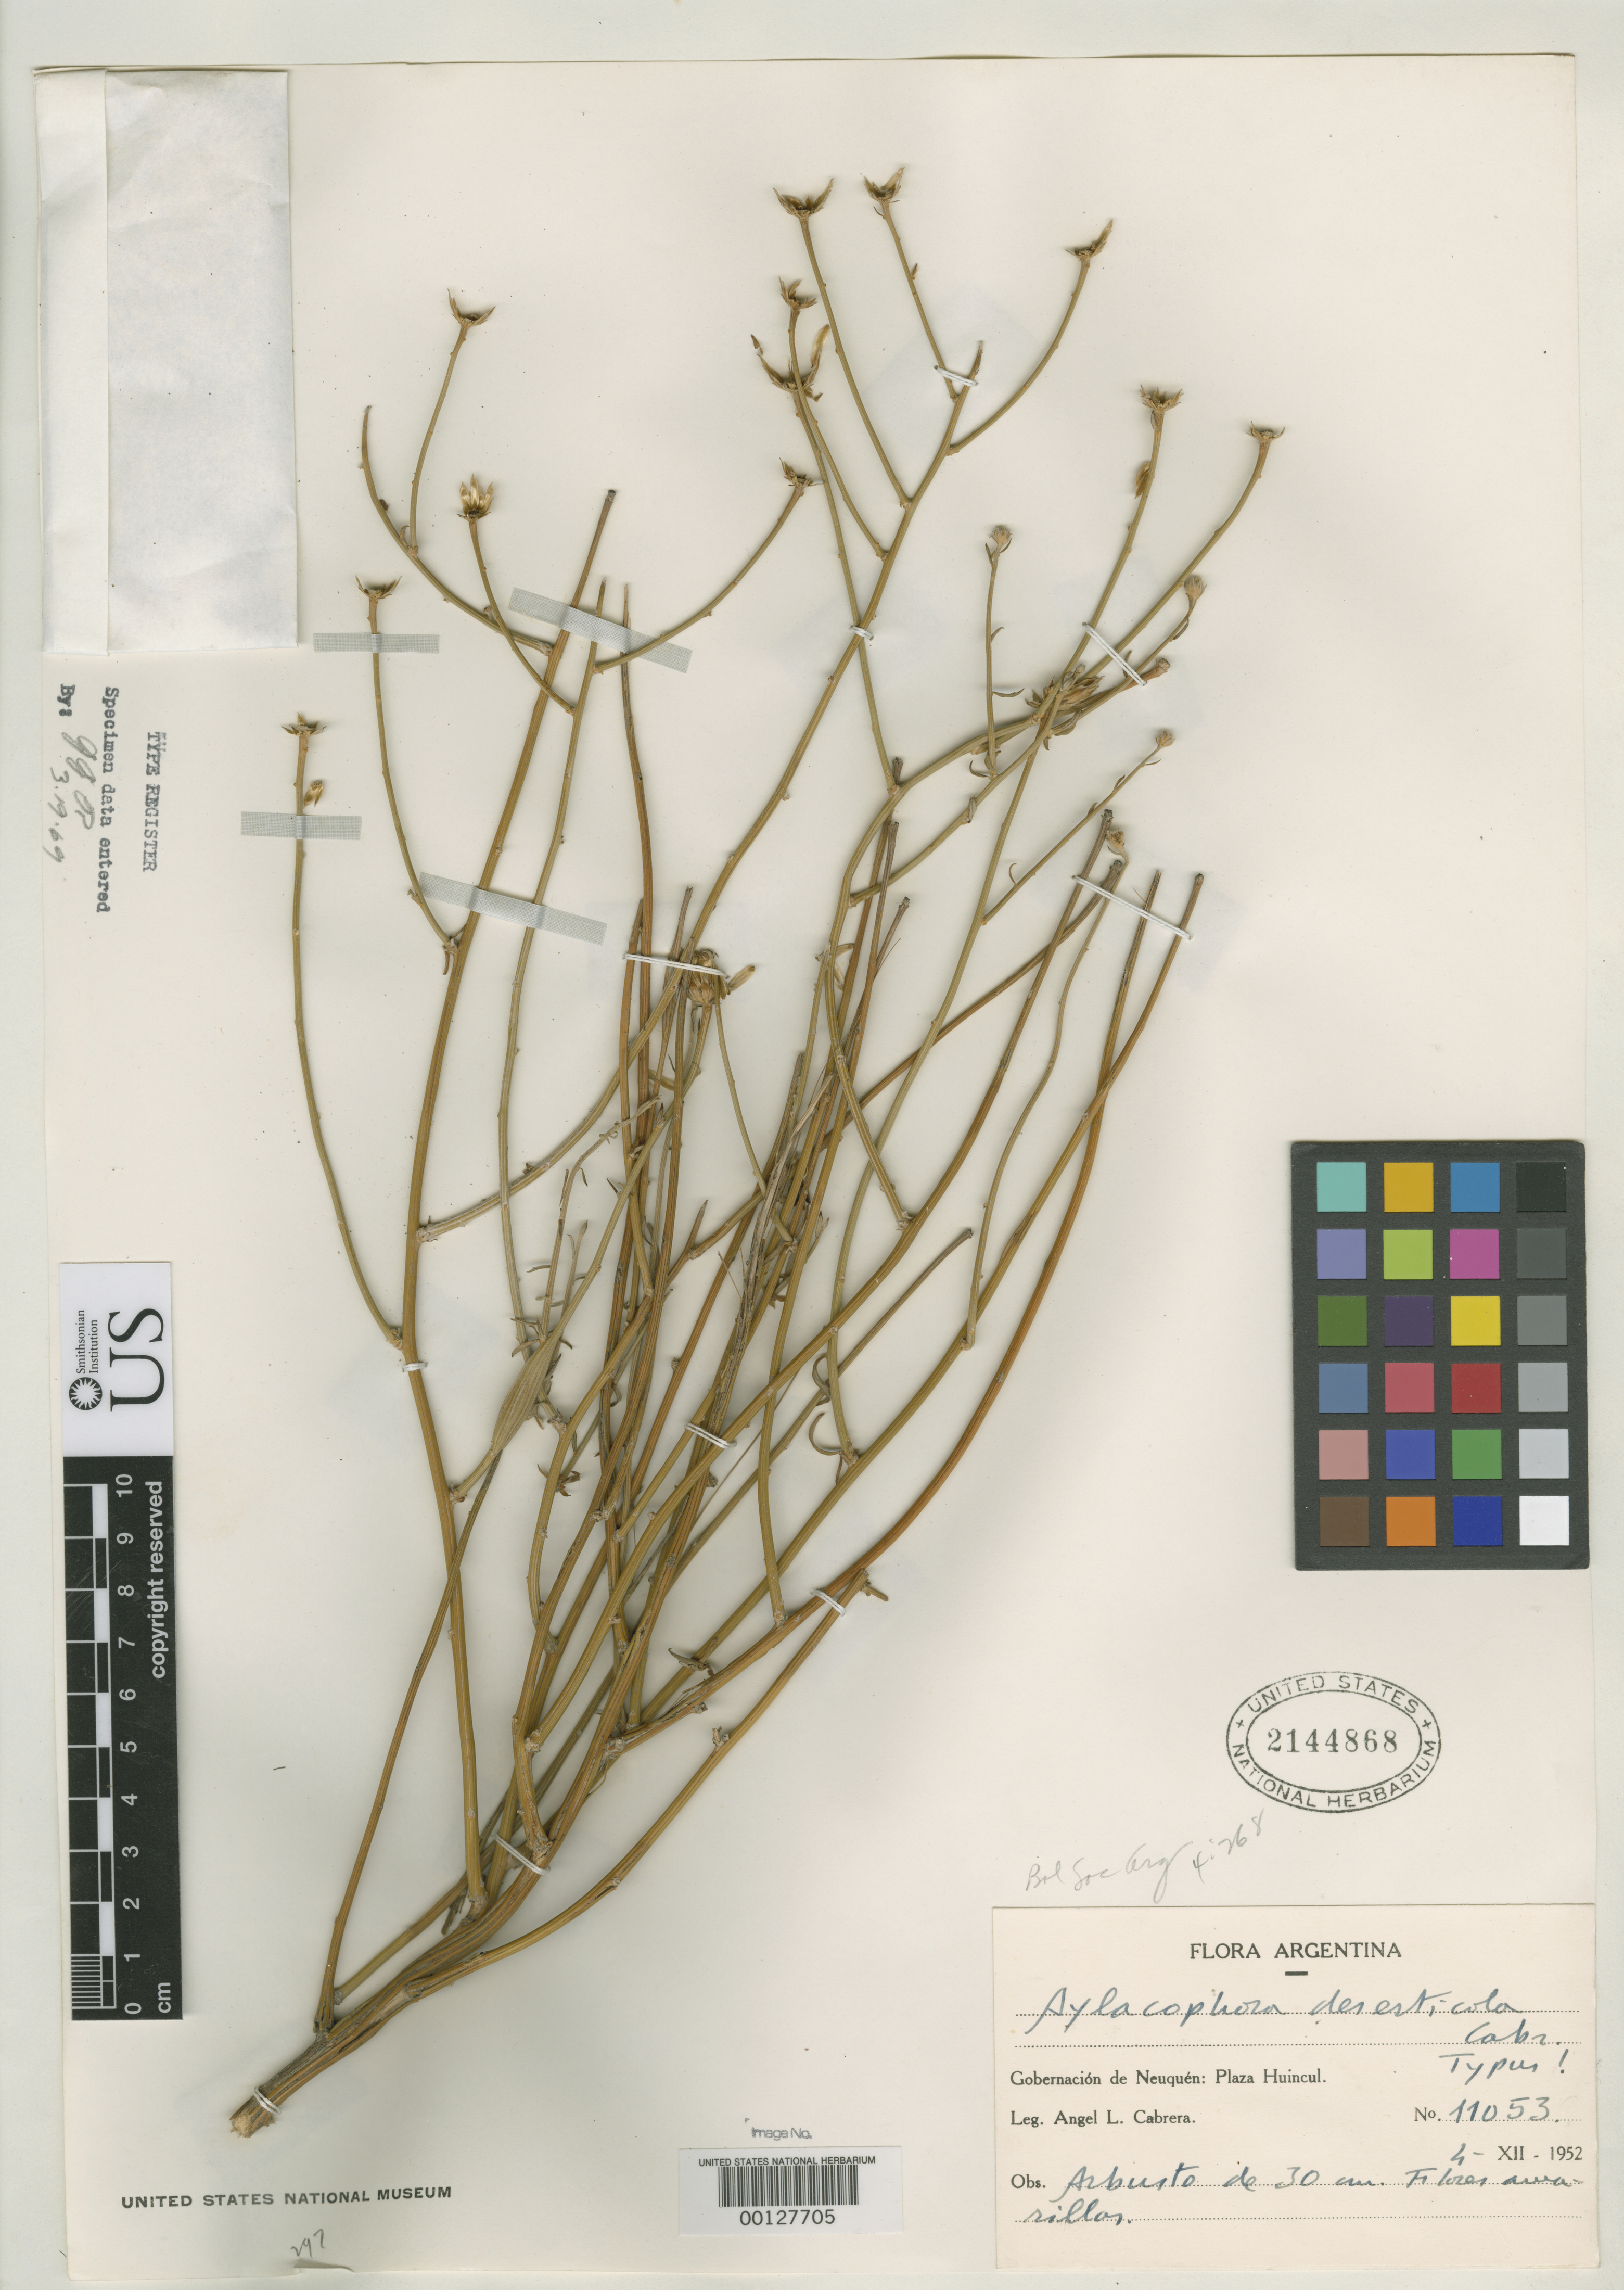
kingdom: Plantae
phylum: Tracheophyta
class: Magnoliopsida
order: Asterales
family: Asteraceae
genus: Aylacophora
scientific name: Aylacophora deserticola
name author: Cabrera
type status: Isotype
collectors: A. L. Cabrera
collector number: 11053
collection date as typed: Dec 1952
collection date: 1952-12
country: Argentina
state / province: Neuquén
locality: Plaza Huincul.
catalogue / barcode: US 2144868